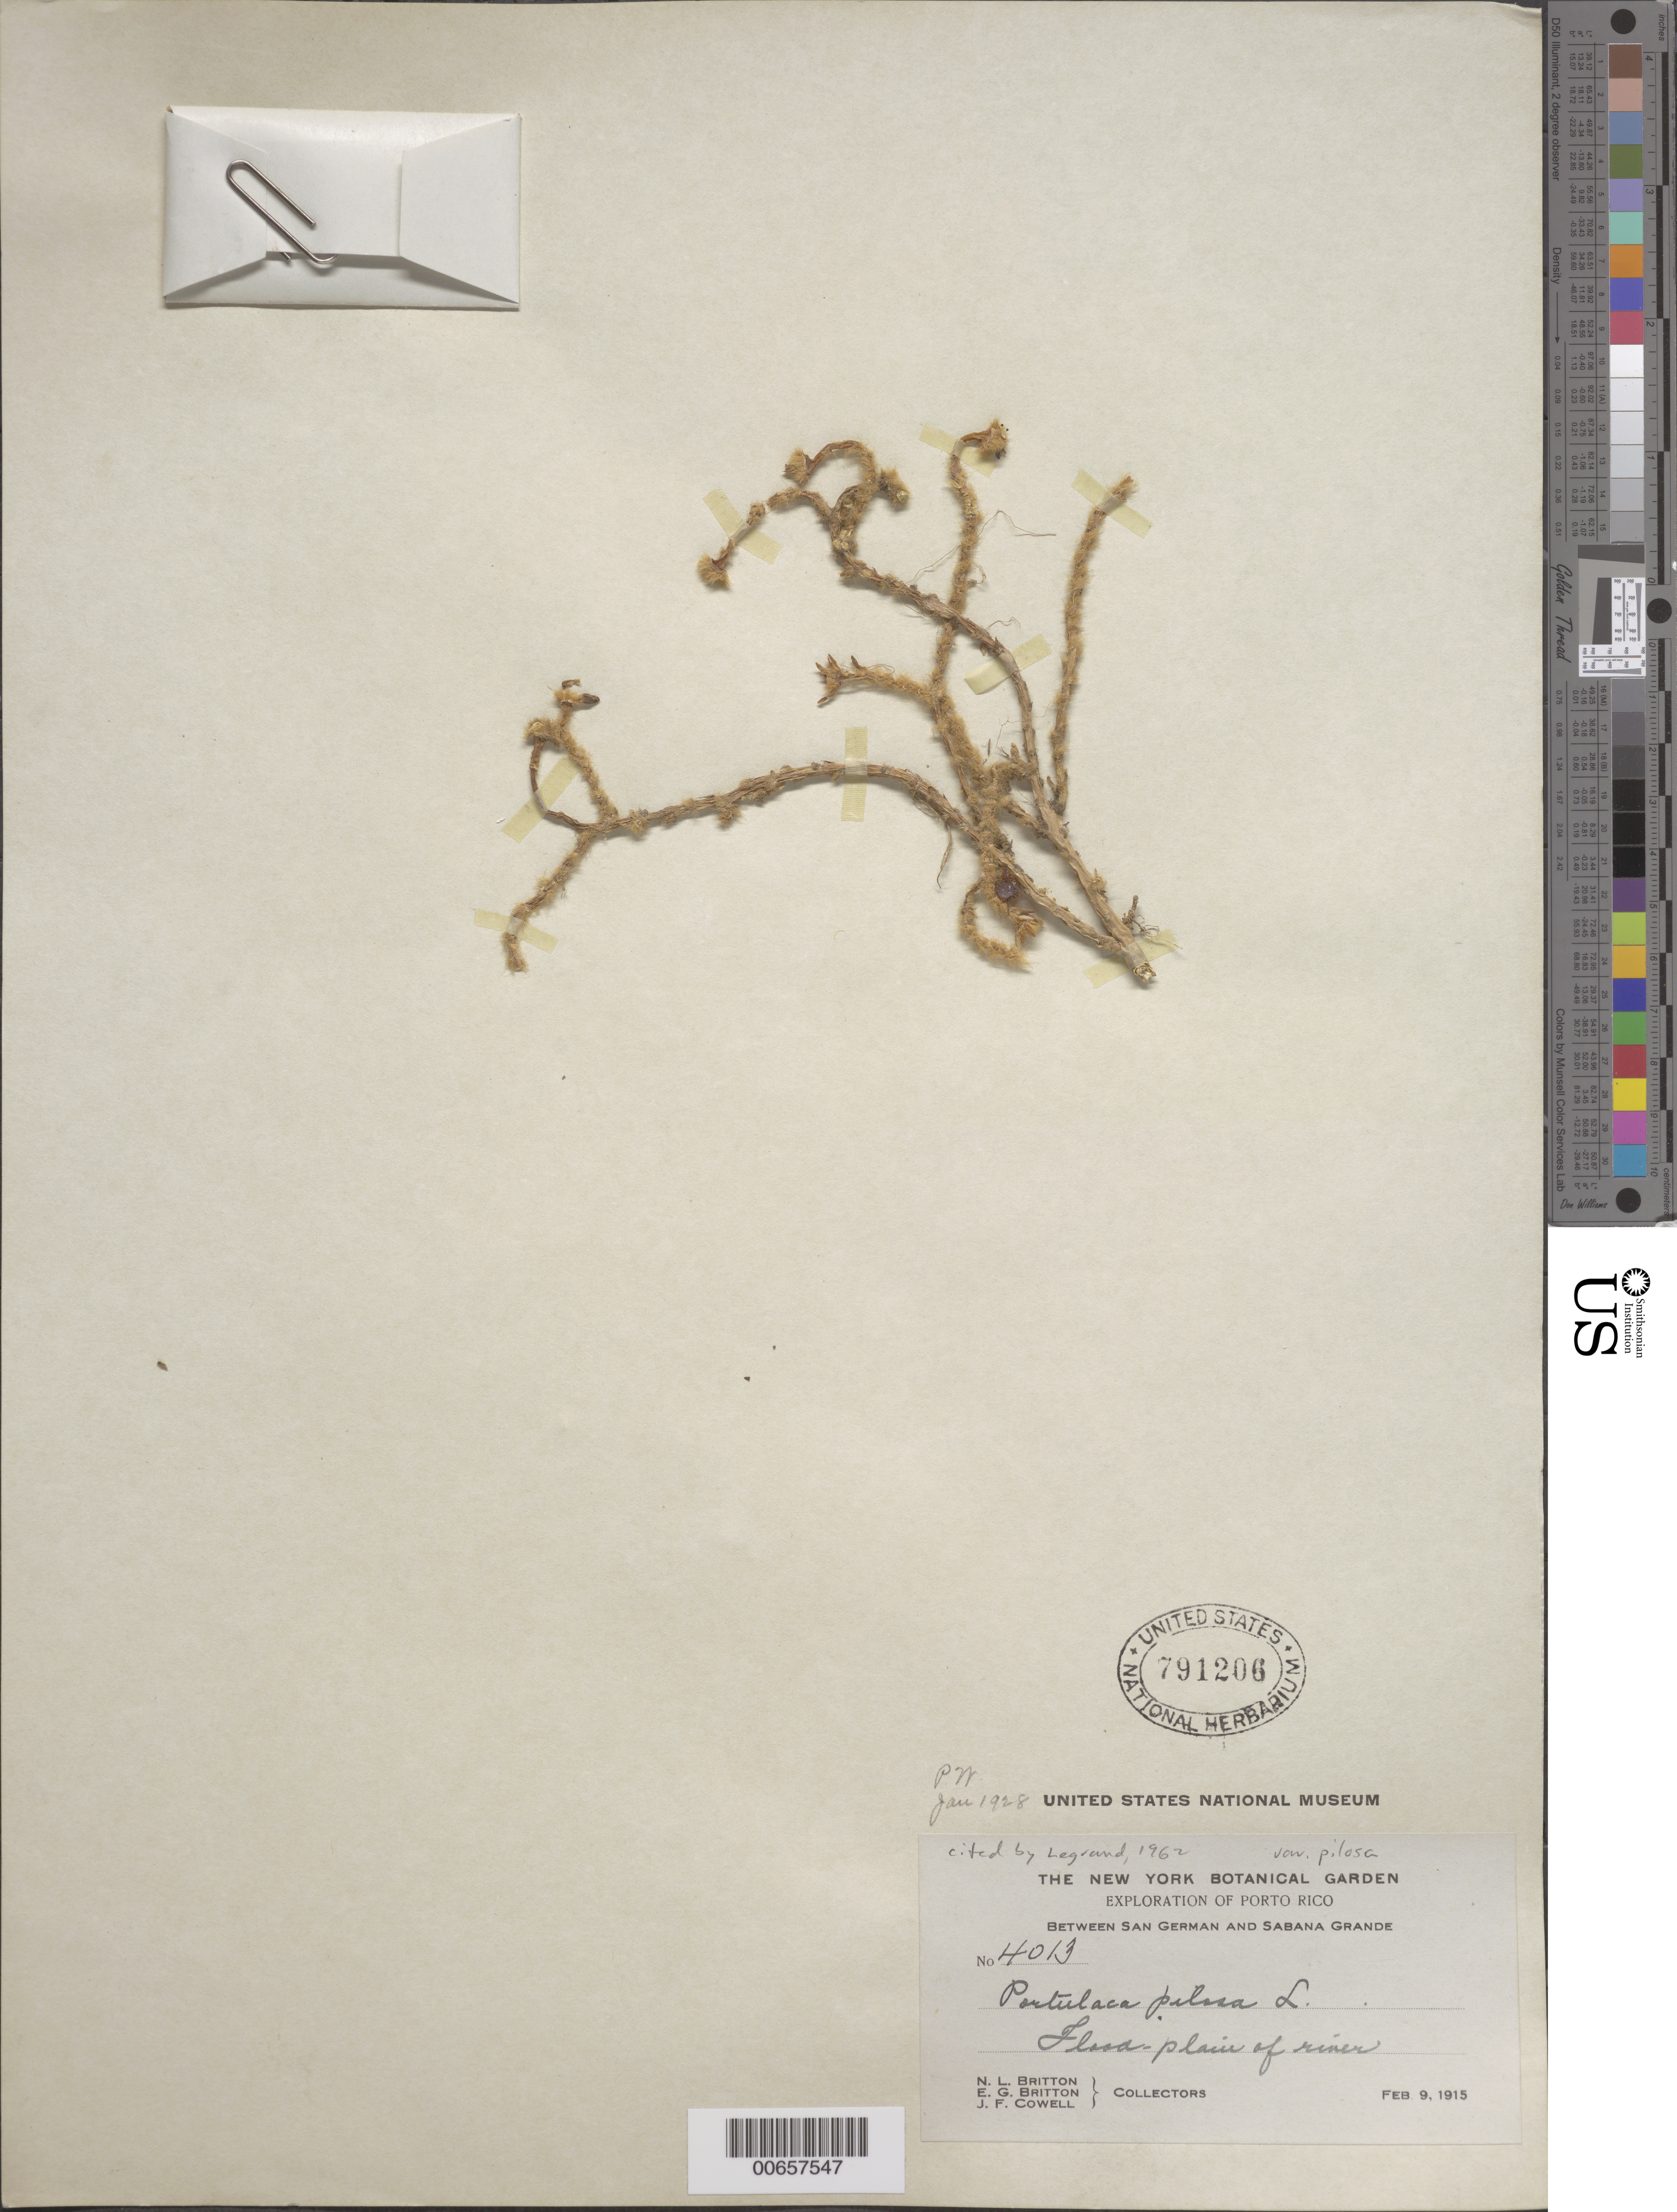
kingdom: Plantae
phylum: Tracheophyta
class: Magnoliopsida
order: Caryophyllales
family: Portulacaceae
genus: Portulaca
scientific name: Portulaca pilosa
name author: L.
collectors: N. Britton, E. G. Britton & J. F. Cowell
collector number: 4013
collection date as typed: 09 Feb 1915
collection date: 1915-02-09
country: Puerto Rico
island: Greater Antilles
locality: San German and Sabana Grande, Btw.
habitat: Flood plain of river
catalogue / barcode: US 791206